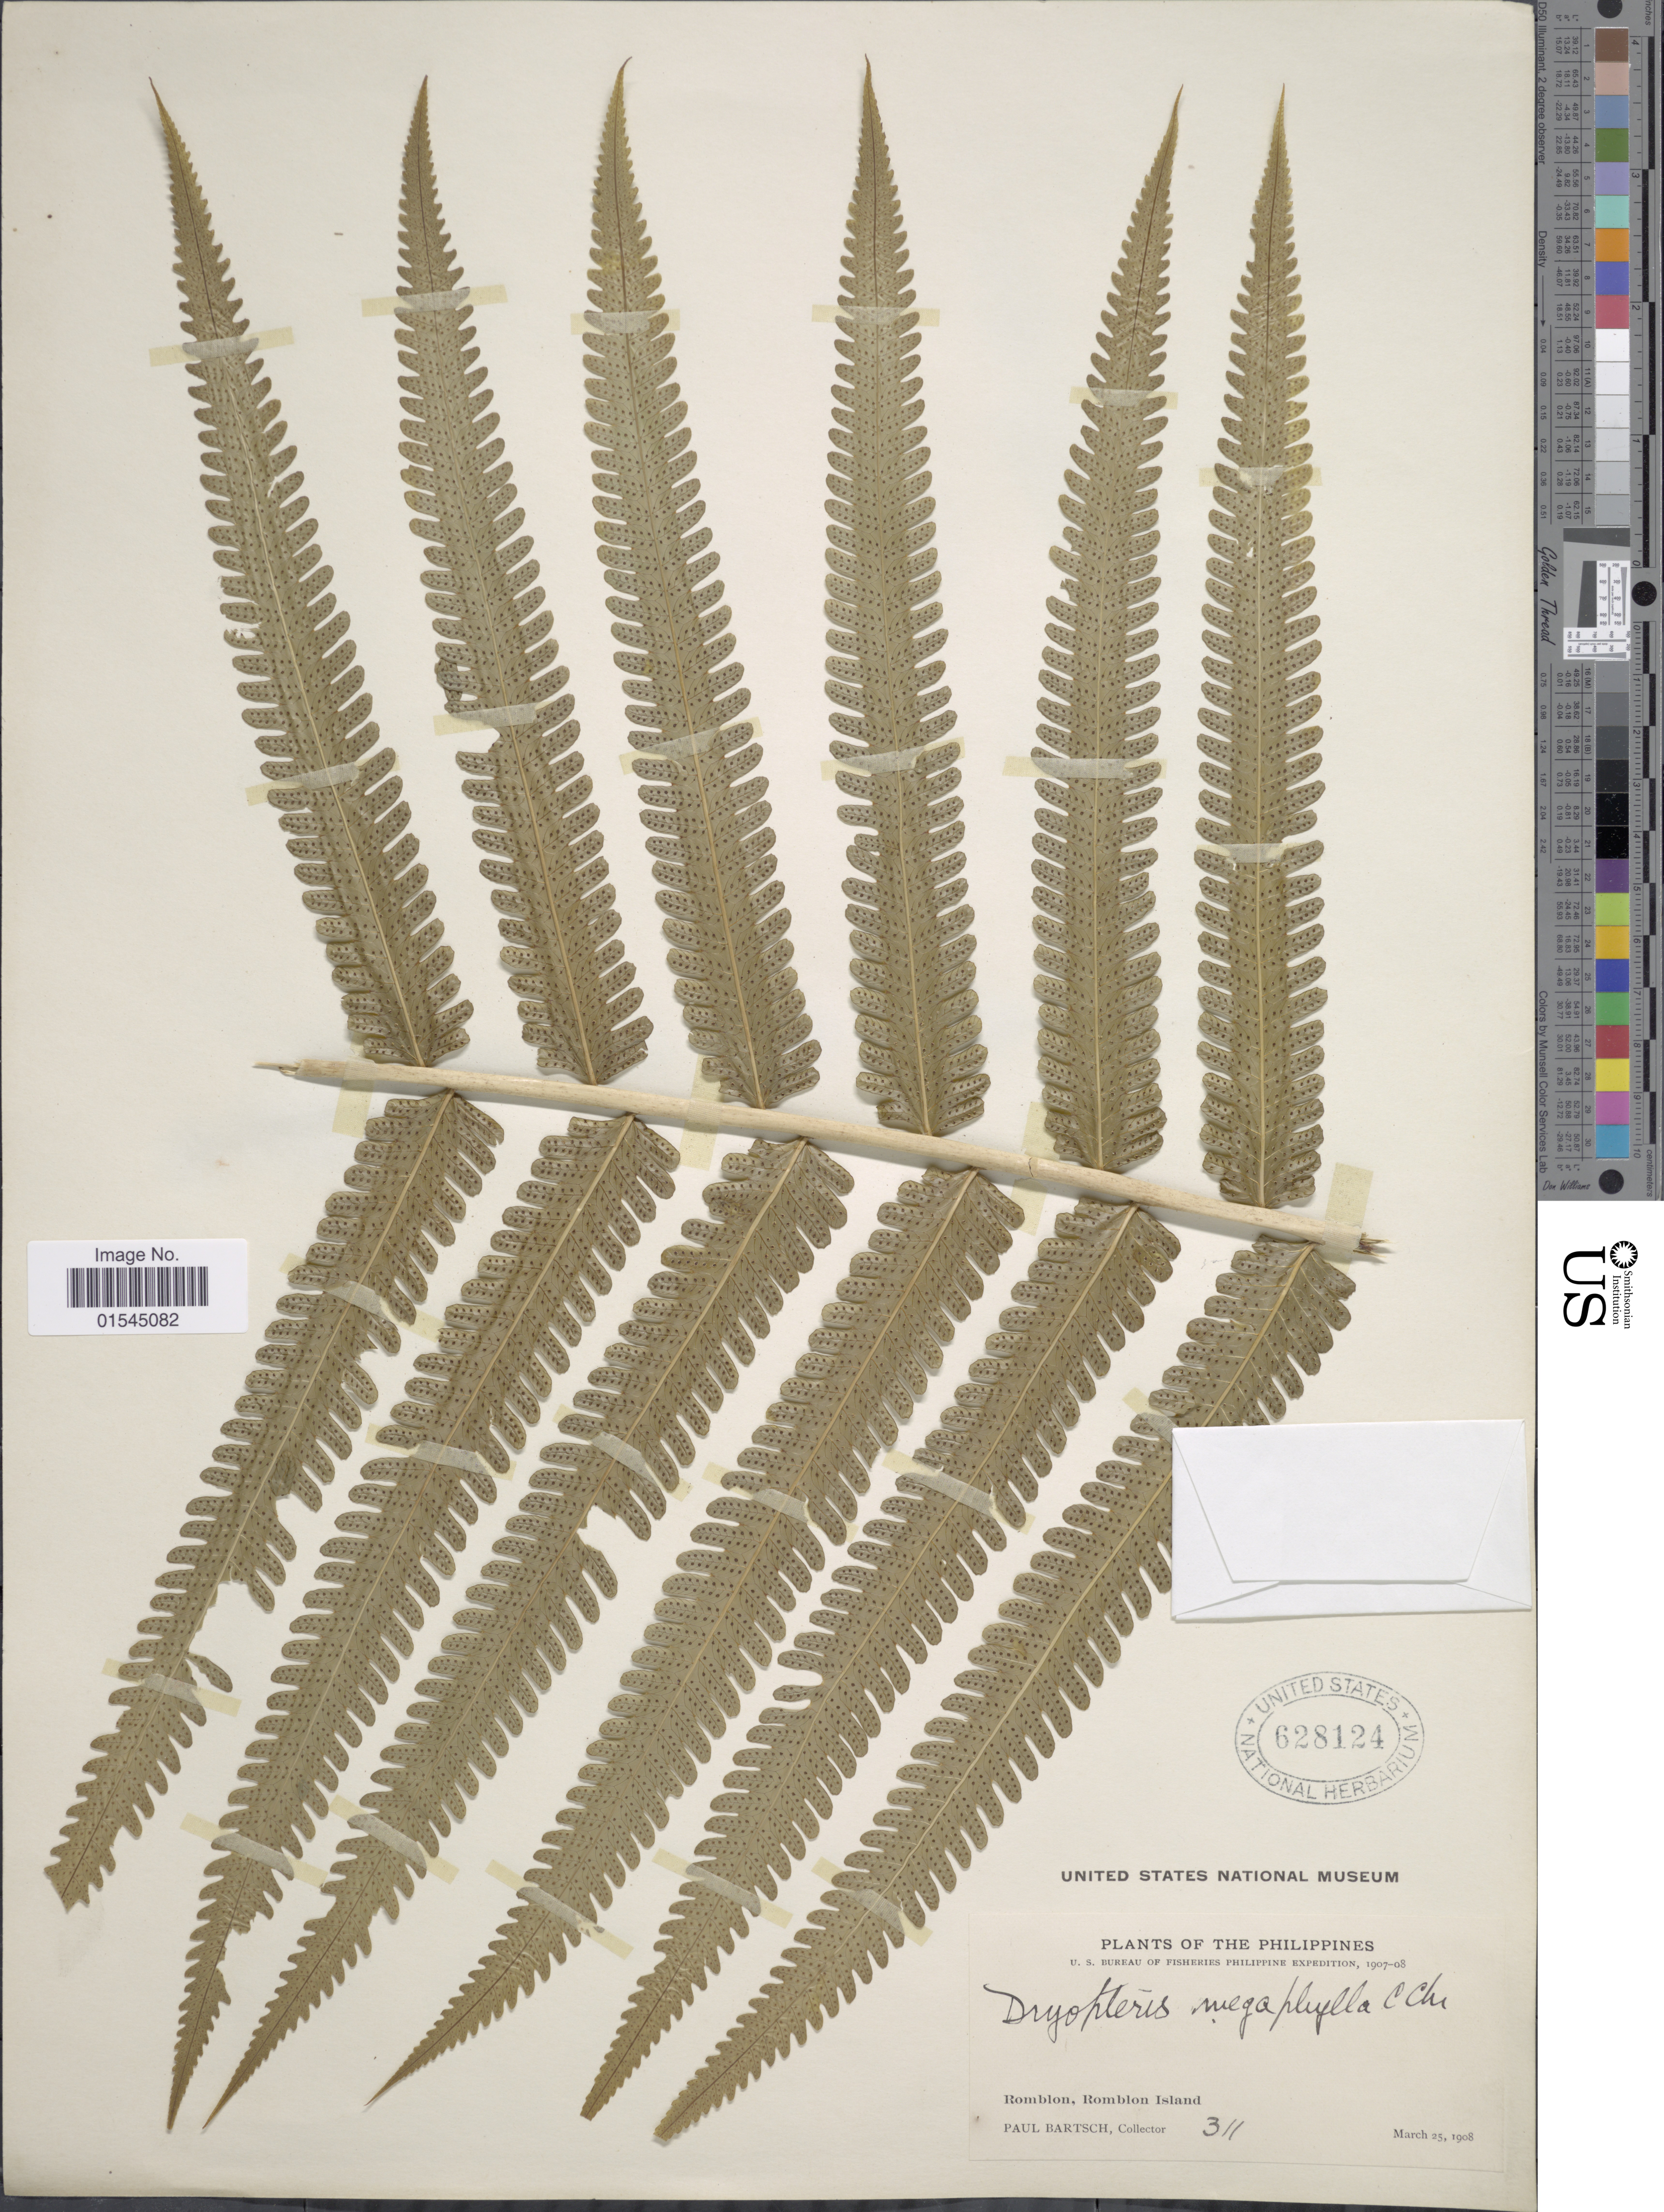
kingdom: Plantae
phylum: Tracheophyta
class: Polypodiopsida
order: Polypodiales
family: Thelypteridaceae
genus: Sphaerostephanos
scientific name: Sphaerostephanos productus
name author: (Kaulf.) Holttum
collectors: P. Bartsch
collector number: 311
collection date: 1908-03-25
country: Philippines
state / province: Mimaropa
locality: Romblon, Romblon Island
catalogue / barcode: US 628124